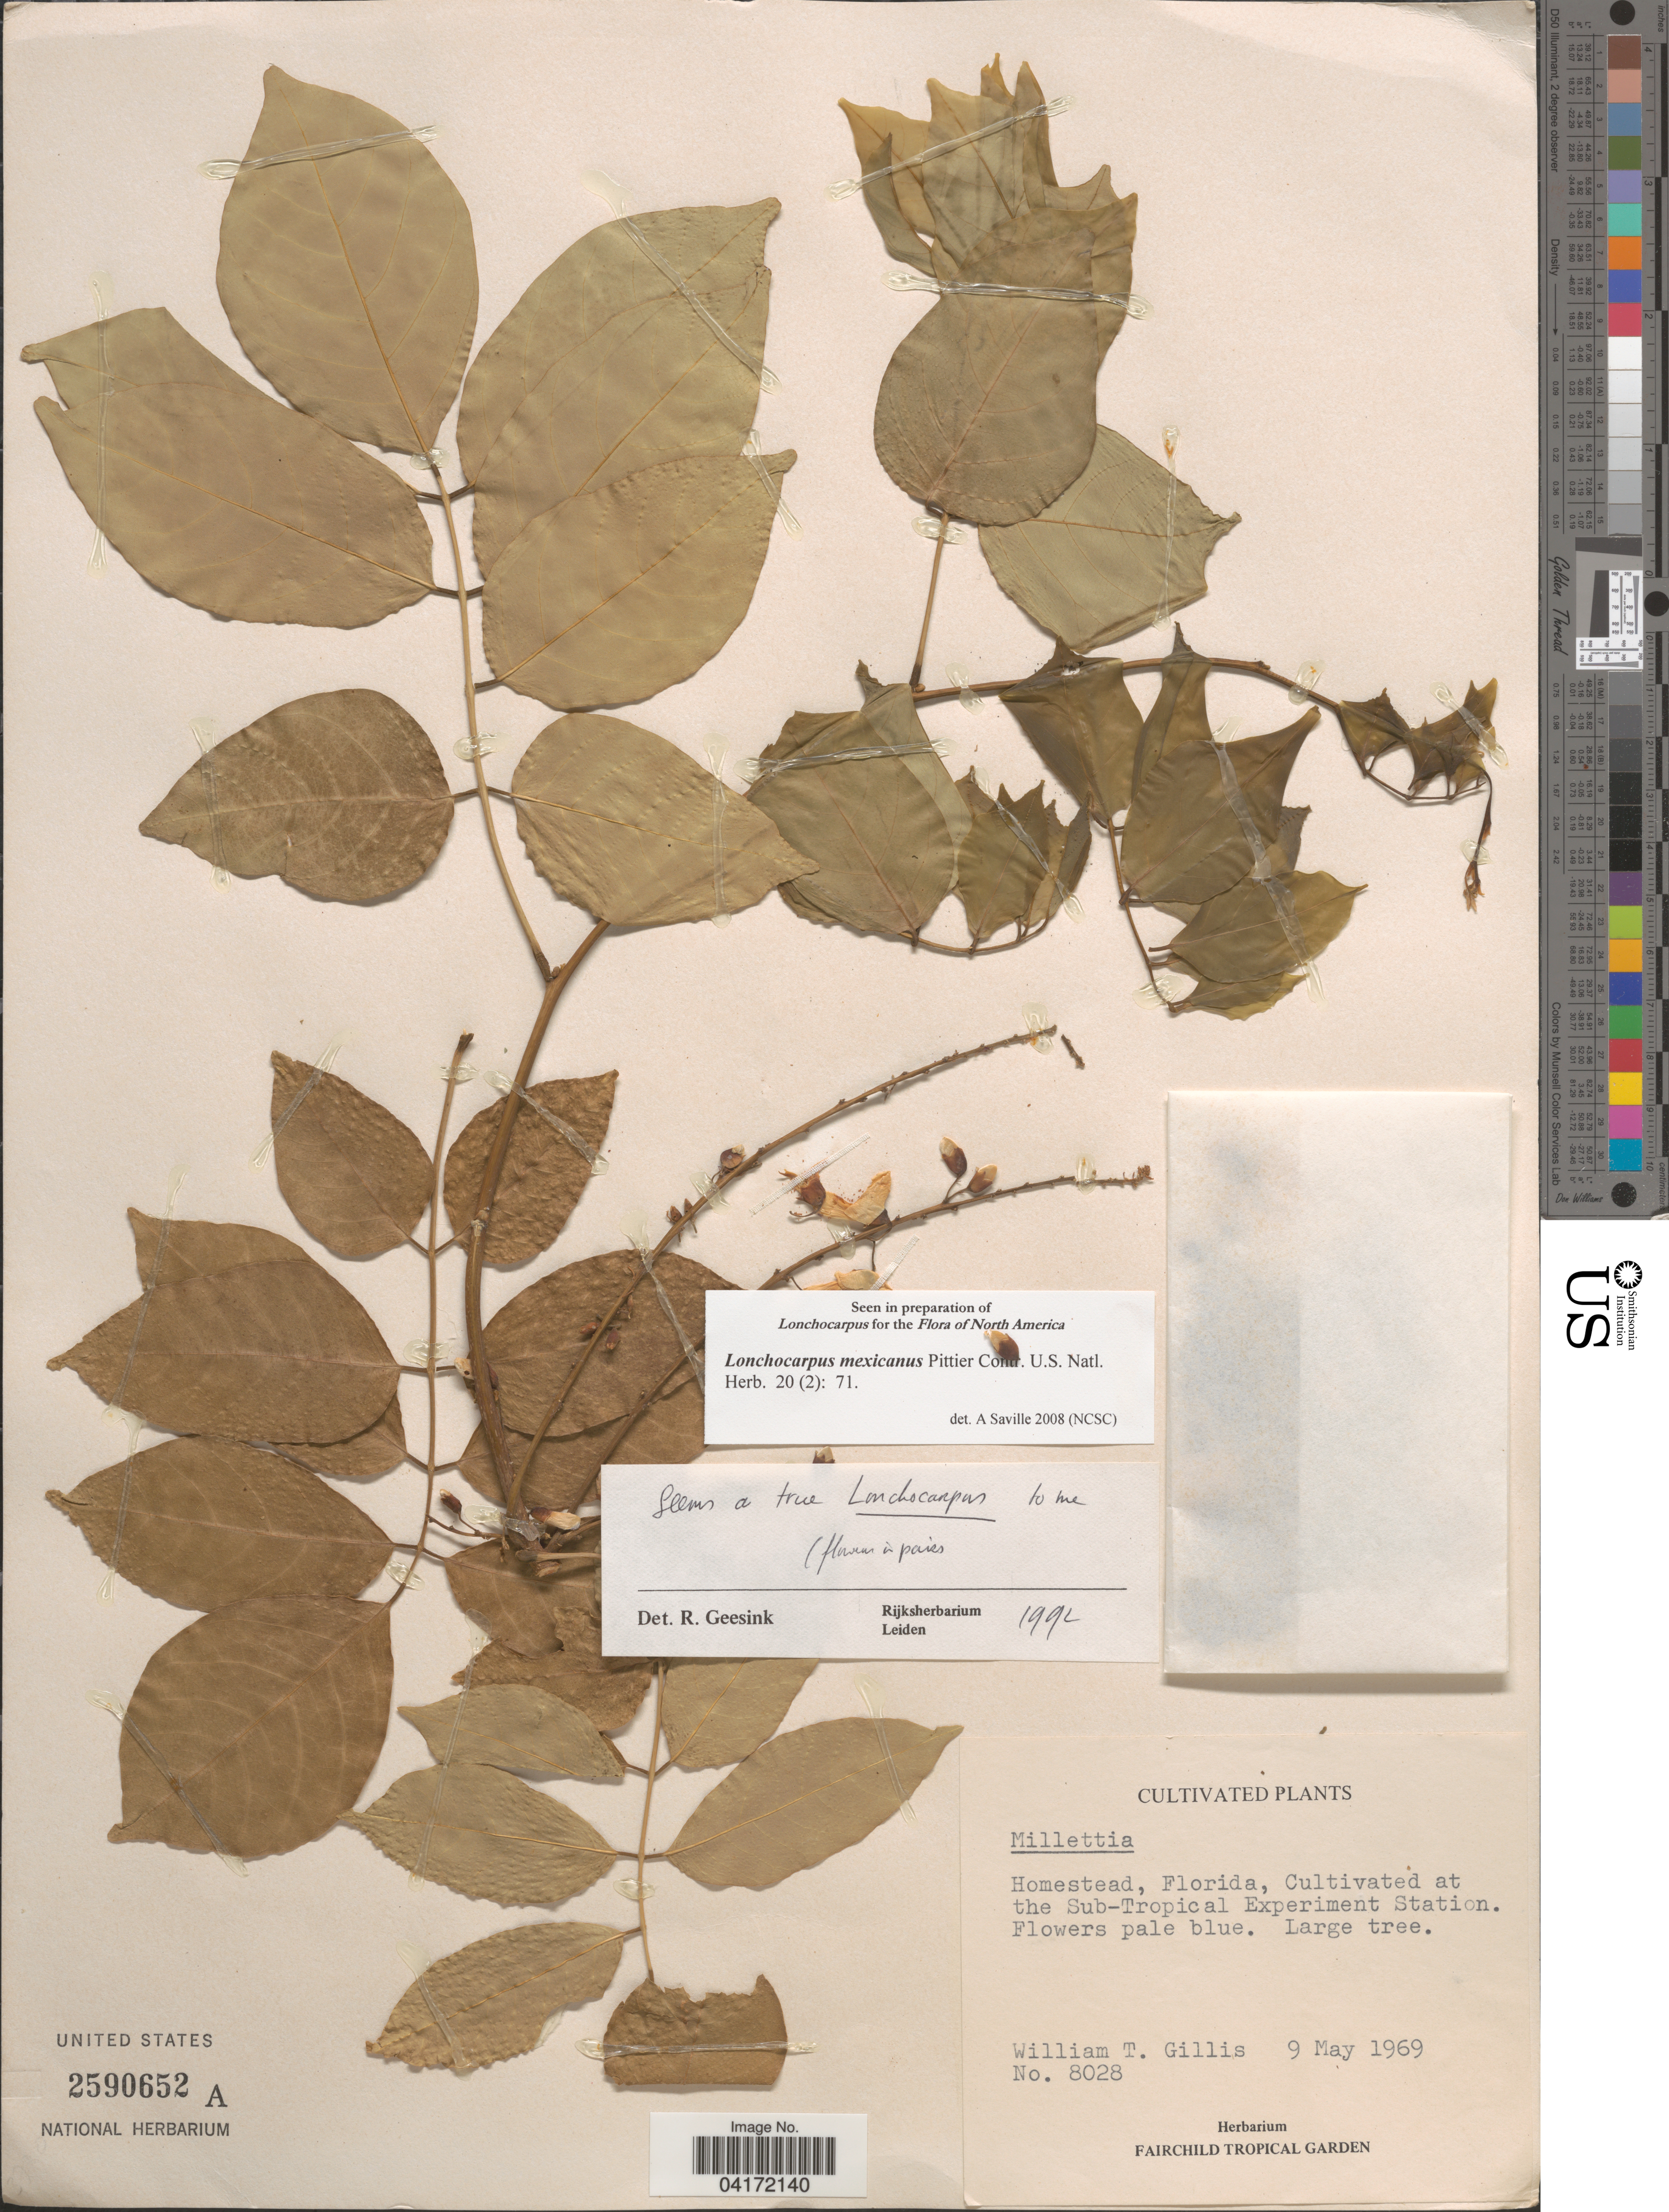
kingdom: Plantae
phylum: Tracheophyta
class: Magnoliopsida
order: Fabales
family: Fabaceae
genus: Lonchocarpus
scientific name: Lonchocarpus mexicanus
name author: Pittier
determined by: Saville, A.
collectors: W. T. Gillis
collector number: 8028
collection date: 1969-05-09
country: United States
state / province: Florida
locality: Homestead, Cultivated at the Sub-Tropical Experiment Station.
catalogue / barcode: US 2590652A